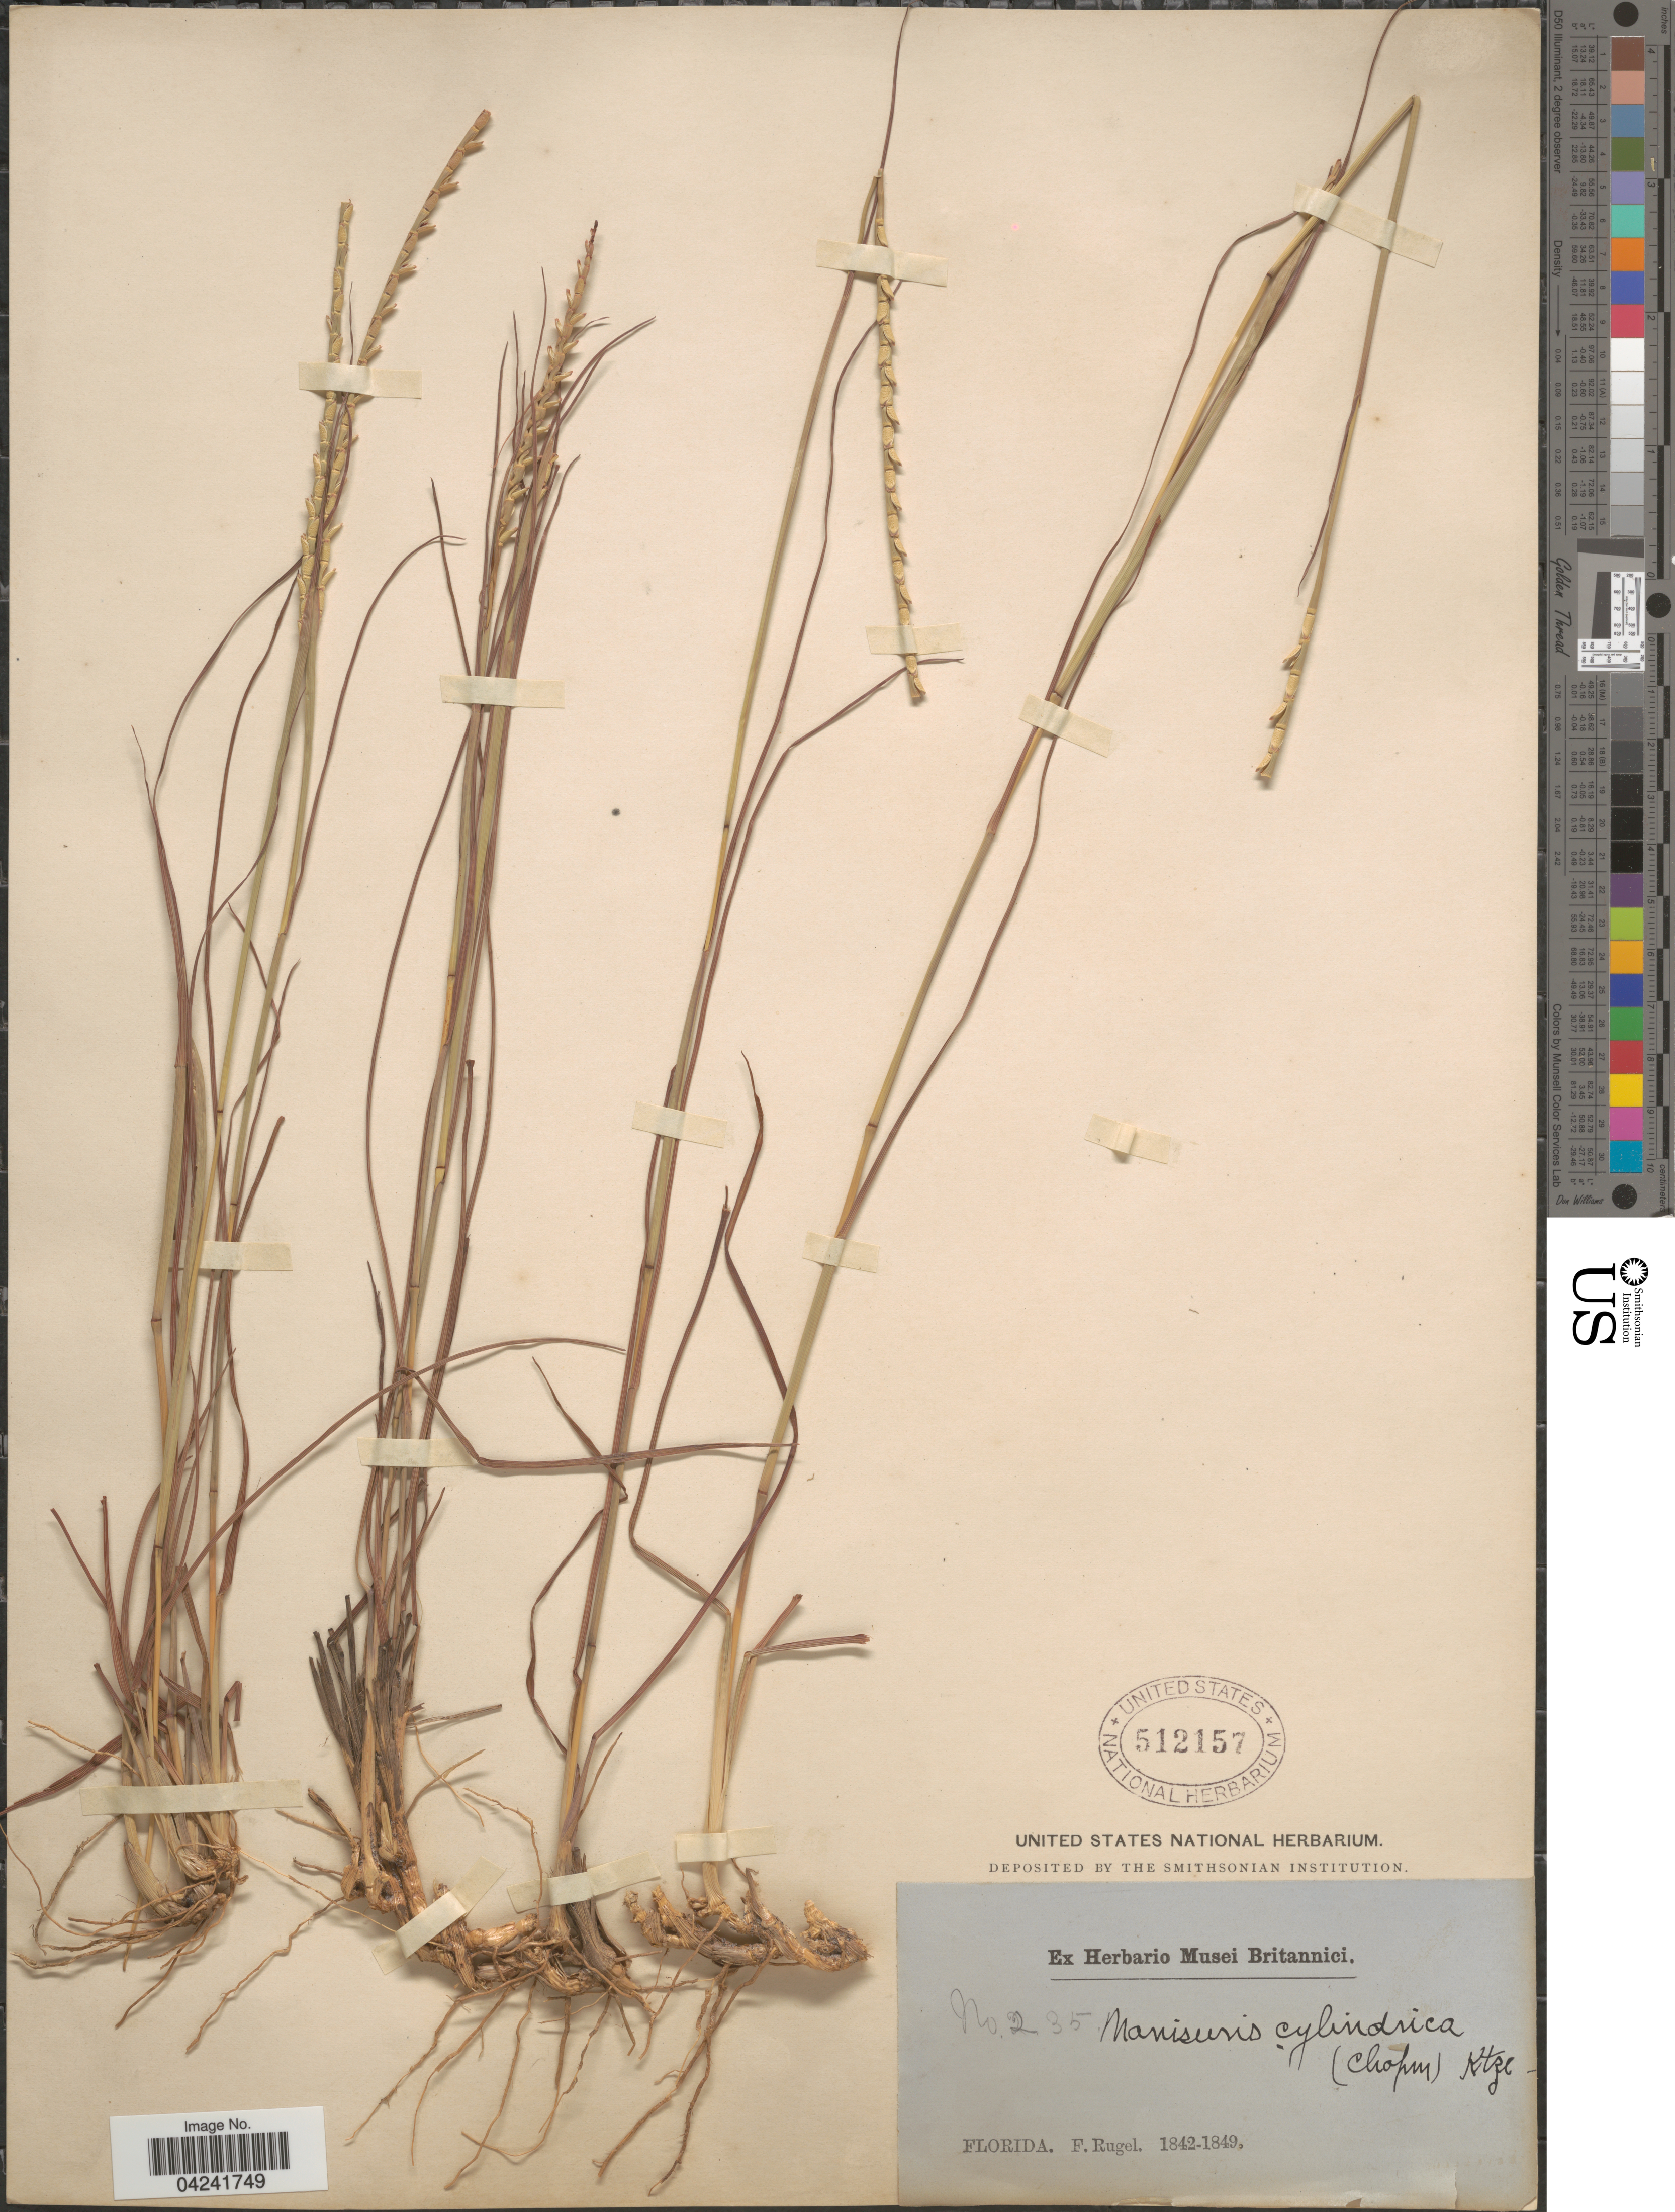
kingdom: Plantae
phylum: Tracheophyta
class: Liliopsida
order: Poales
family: Poaceae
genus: Mnesithea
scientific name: Mnesithea cylindrica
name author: (Michx.) de Koning & Sosef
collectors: F. Rugel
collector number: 235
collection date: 1842/1849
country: United States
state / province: Florida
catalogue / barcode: US 512157